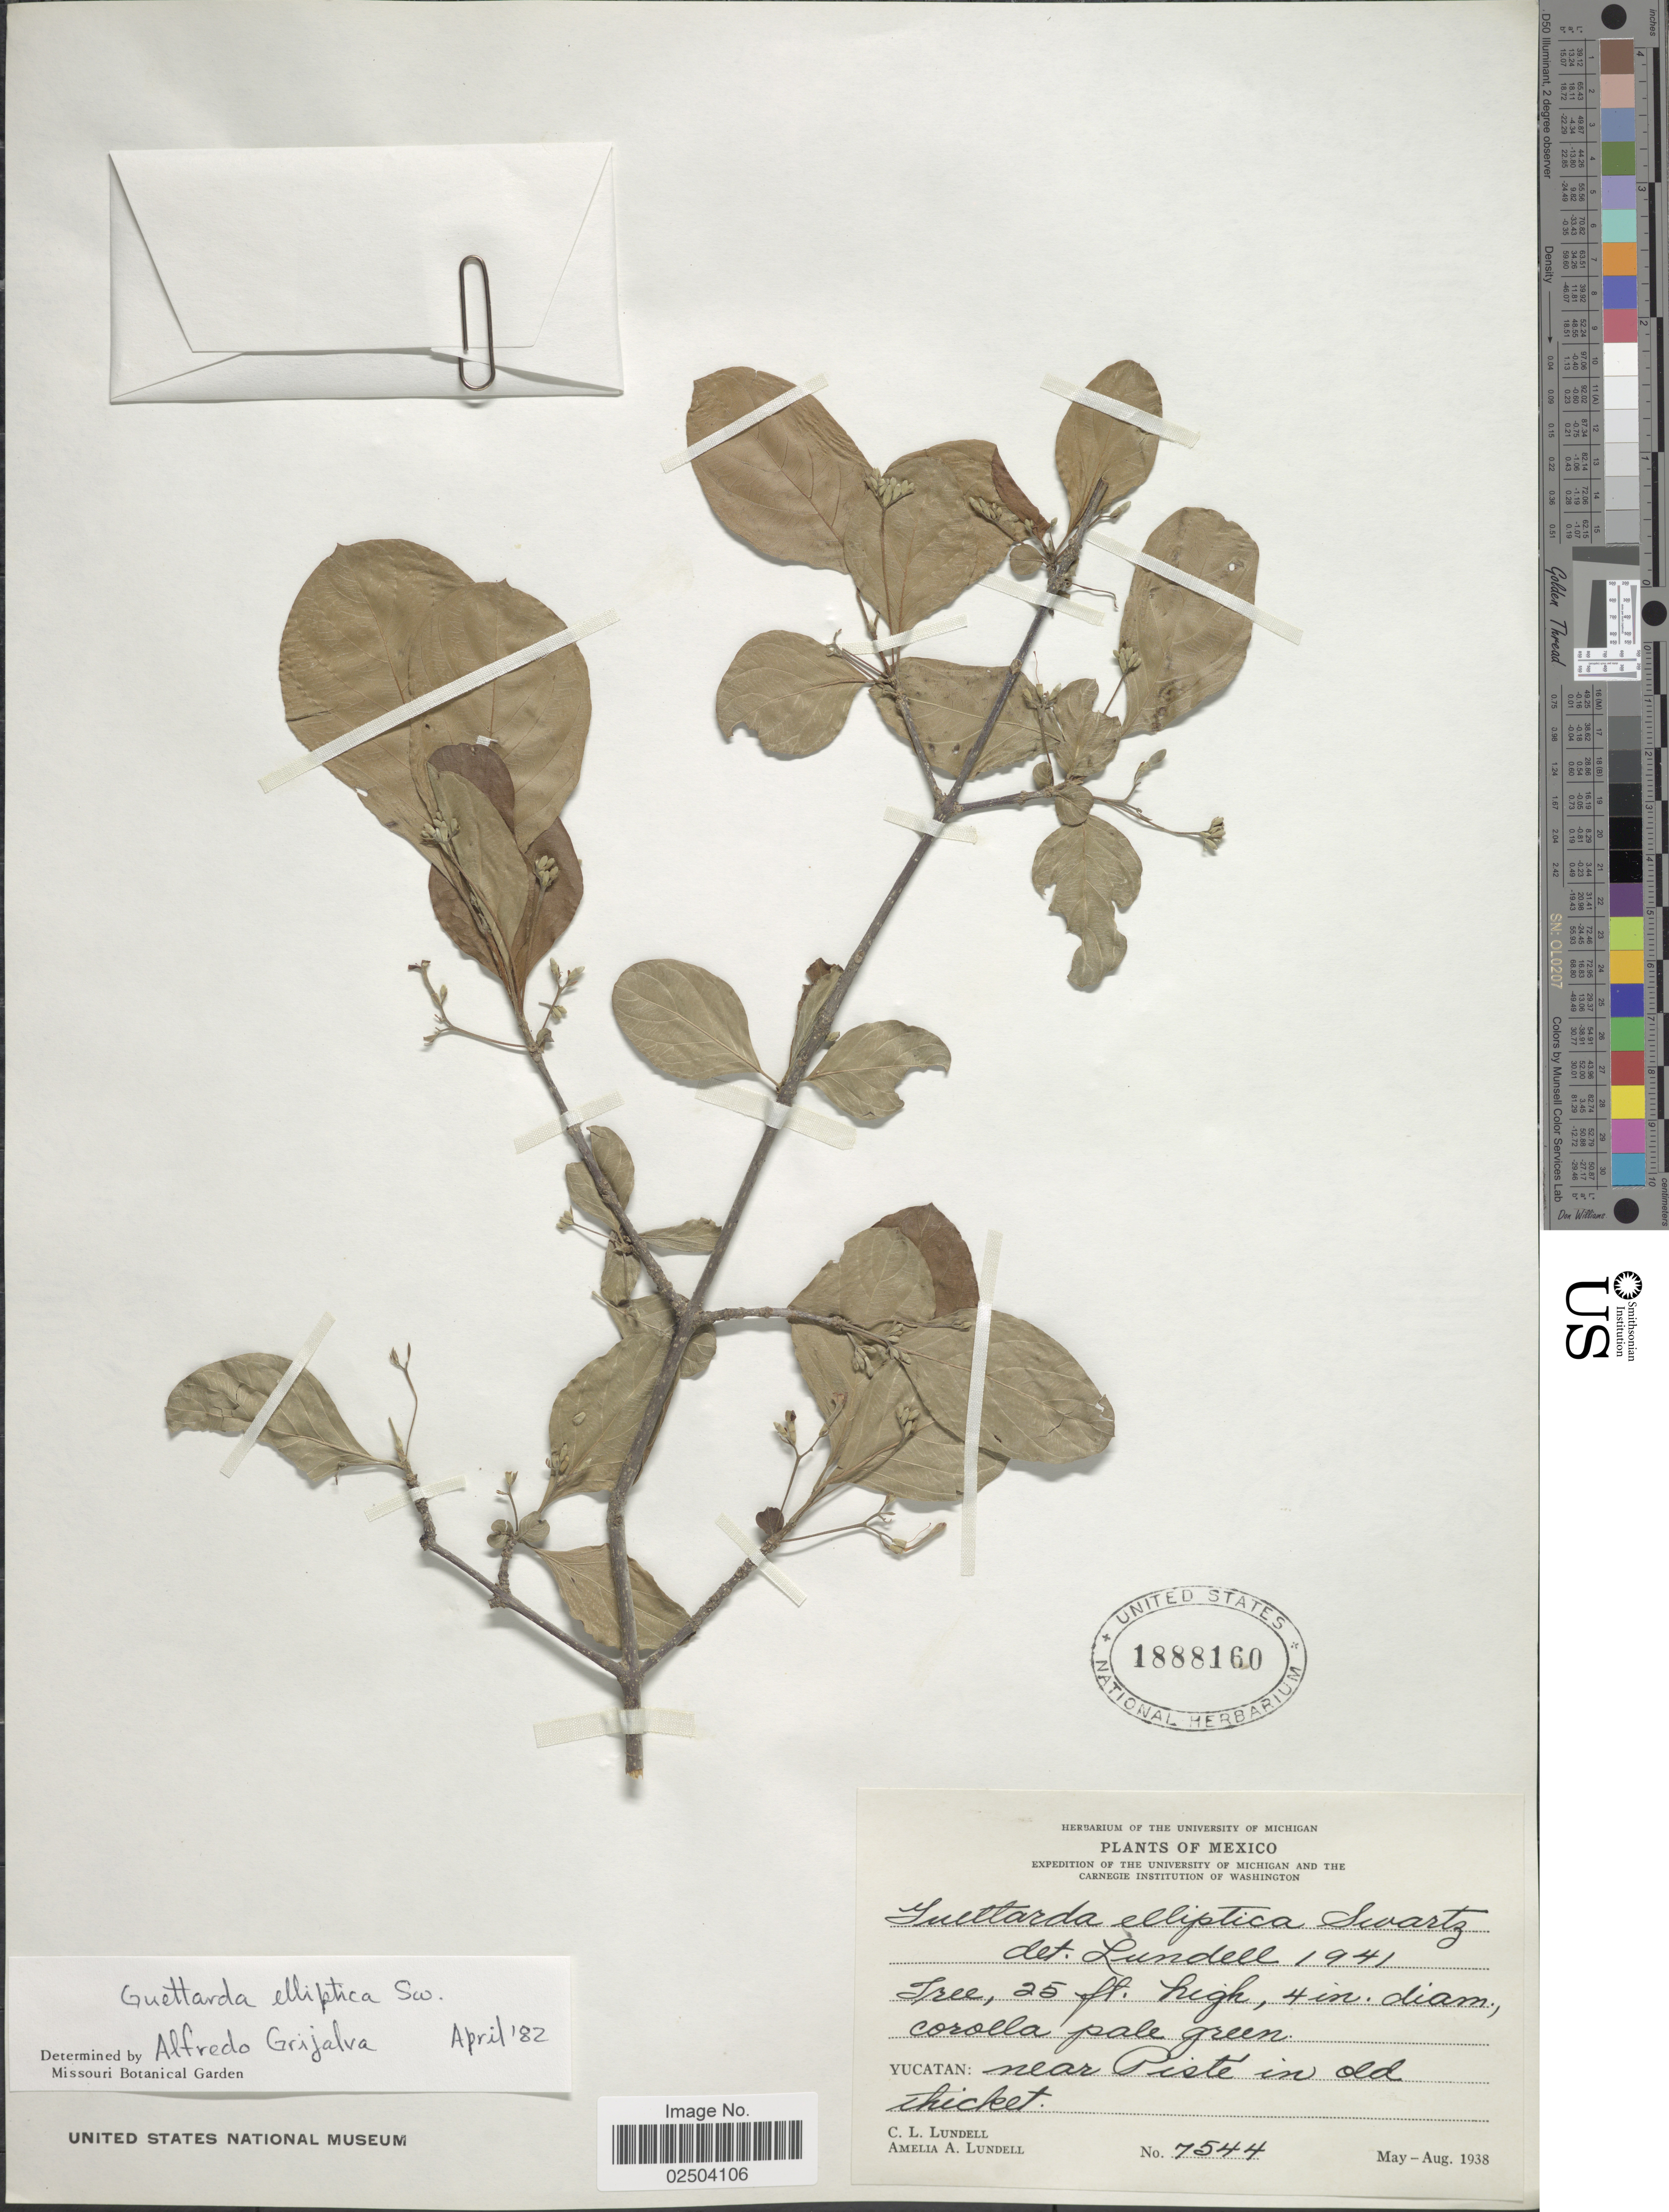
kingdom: Plantae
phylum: Tracheophyta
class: Magnoliopsida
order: Gentianales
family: Rubiaceae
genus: Guettarda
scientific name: Guettarda elliptica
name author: Sw.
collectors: C. L. Lundell & A. A. Lundell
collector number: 7544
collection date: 1938-05/1938-08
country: Mexico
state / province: Yucatán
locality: Near Piste in old thicket.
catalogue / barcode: US 1888160